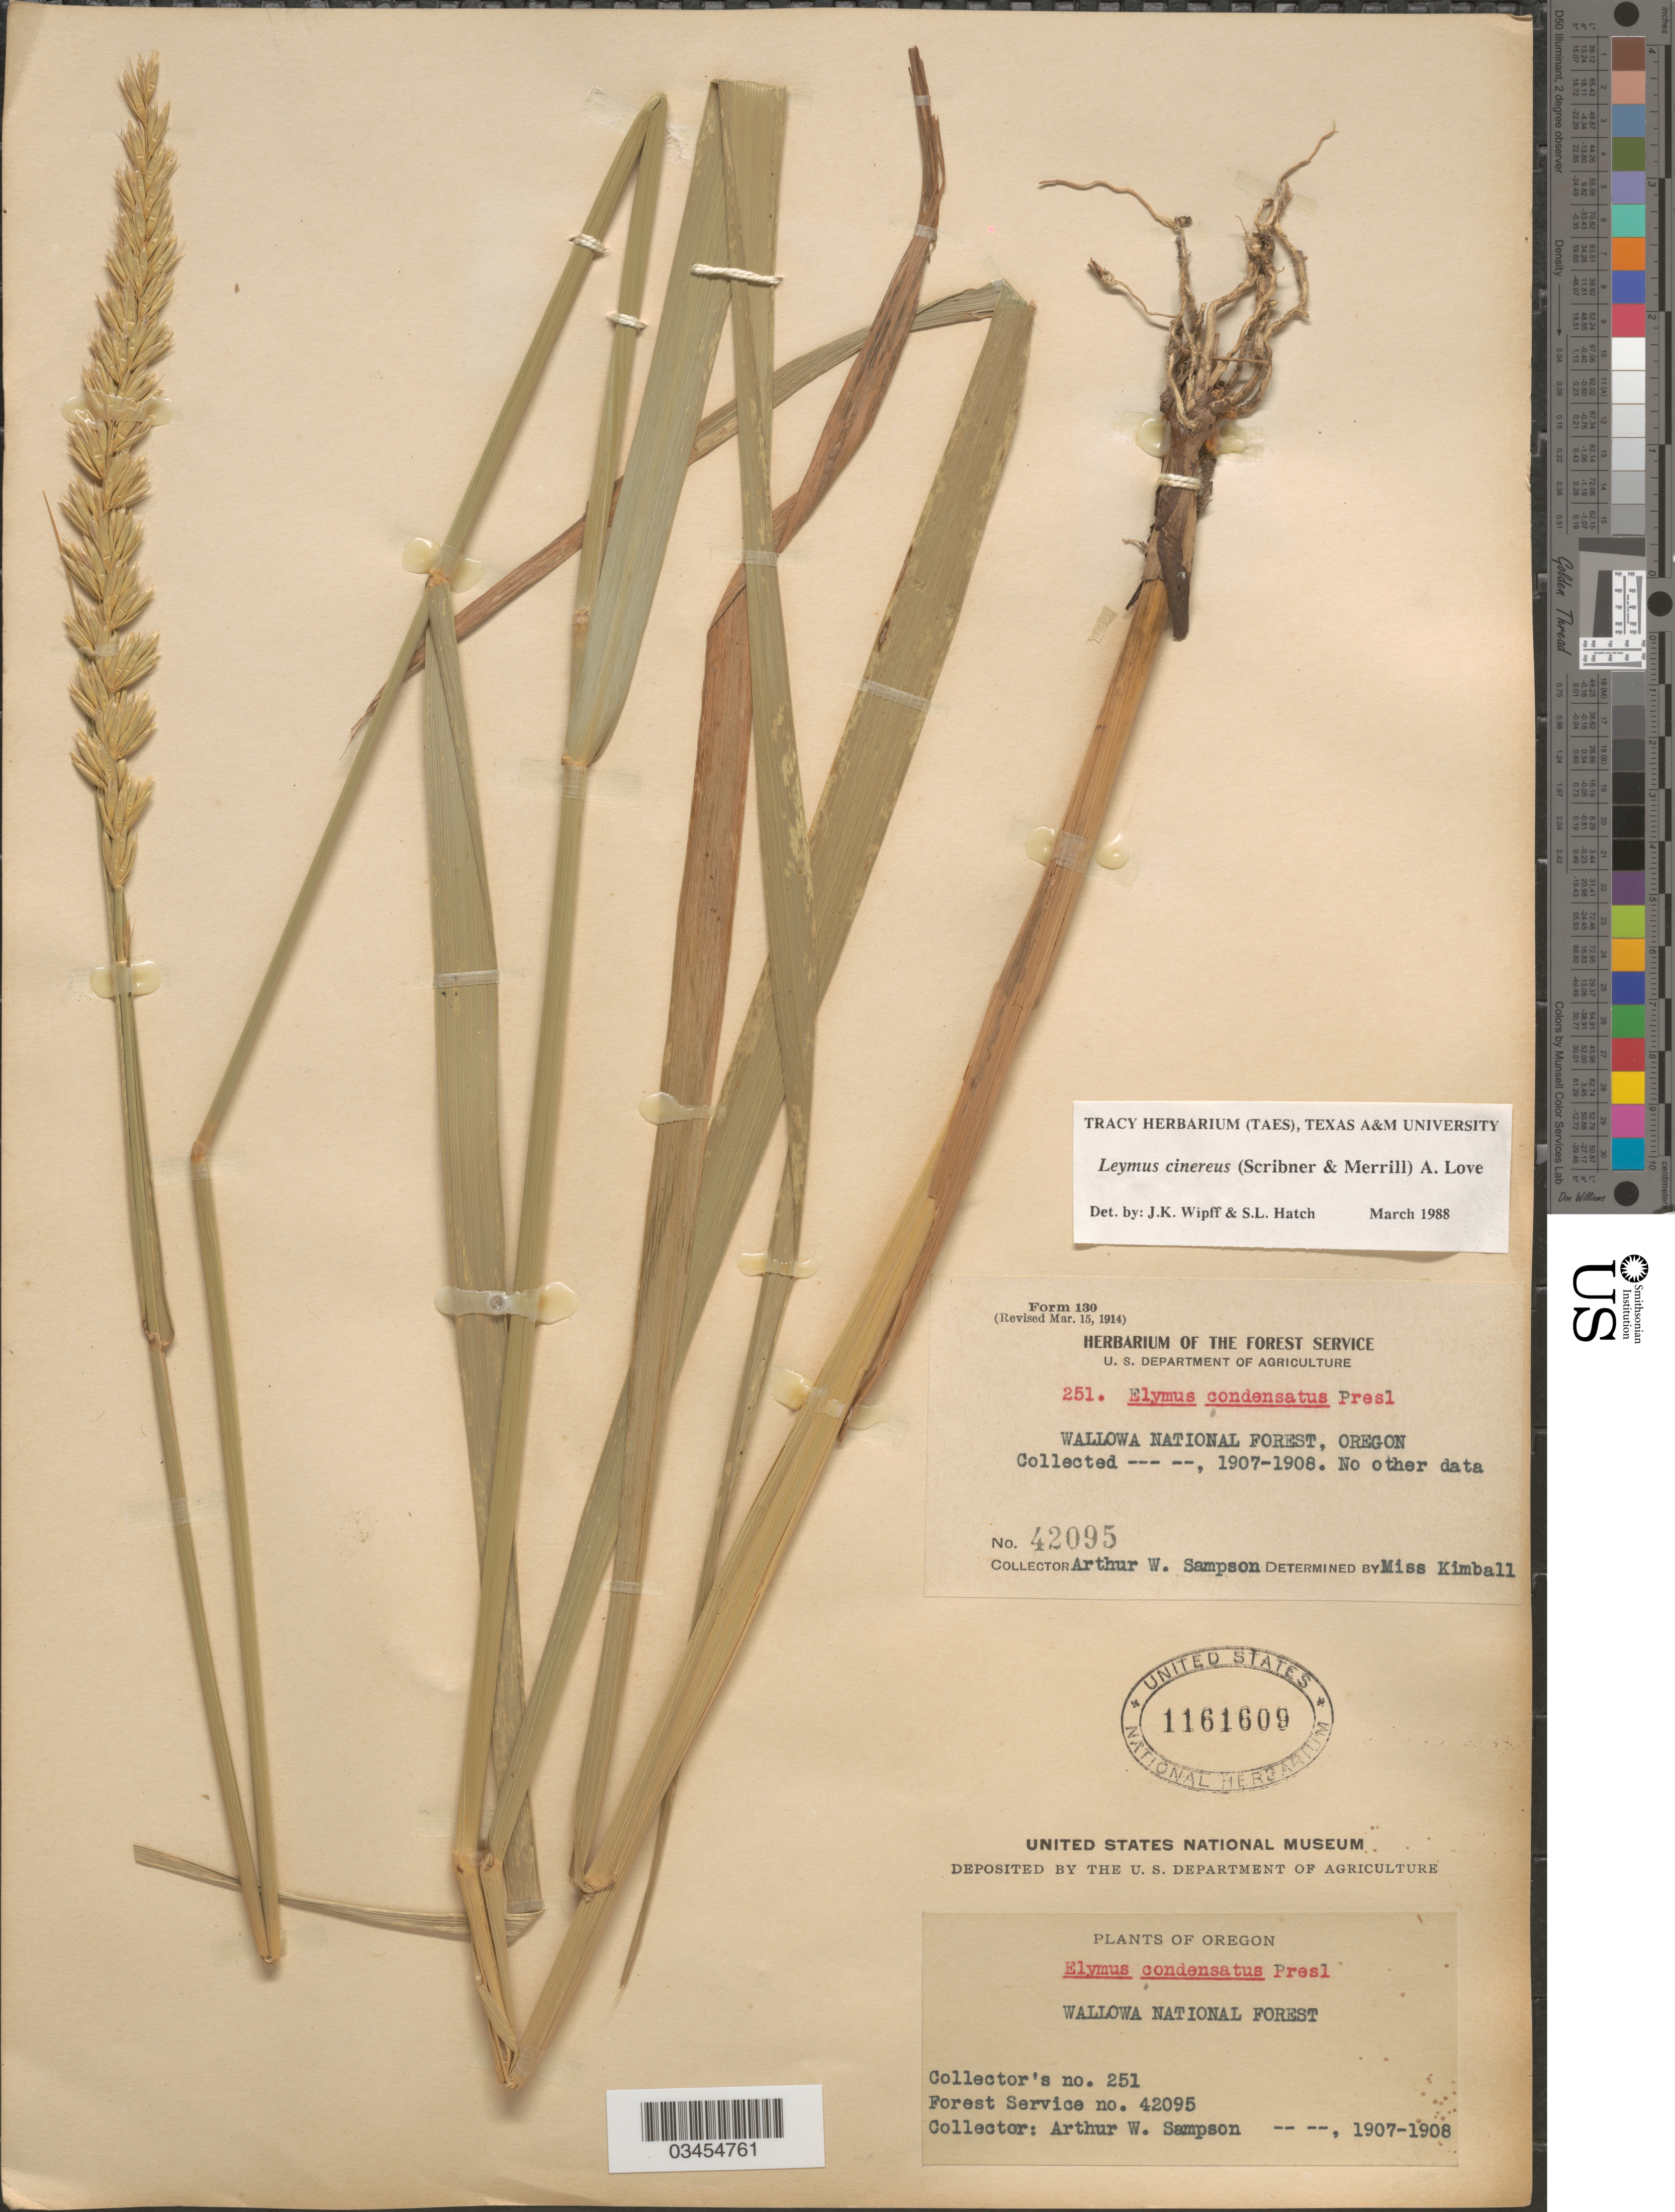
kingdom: Plantae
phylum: Tracheophyta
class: Liliopsida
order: Poales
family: Poaceae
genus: Leymus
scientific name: Leymus cinereus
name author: (Scribn. & Merr.) Á. Löve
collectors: A. Sampson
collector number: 251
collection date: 1907/1908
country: United States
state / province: Oregon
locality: Wallowa National Forest.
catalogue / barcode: US 1161609